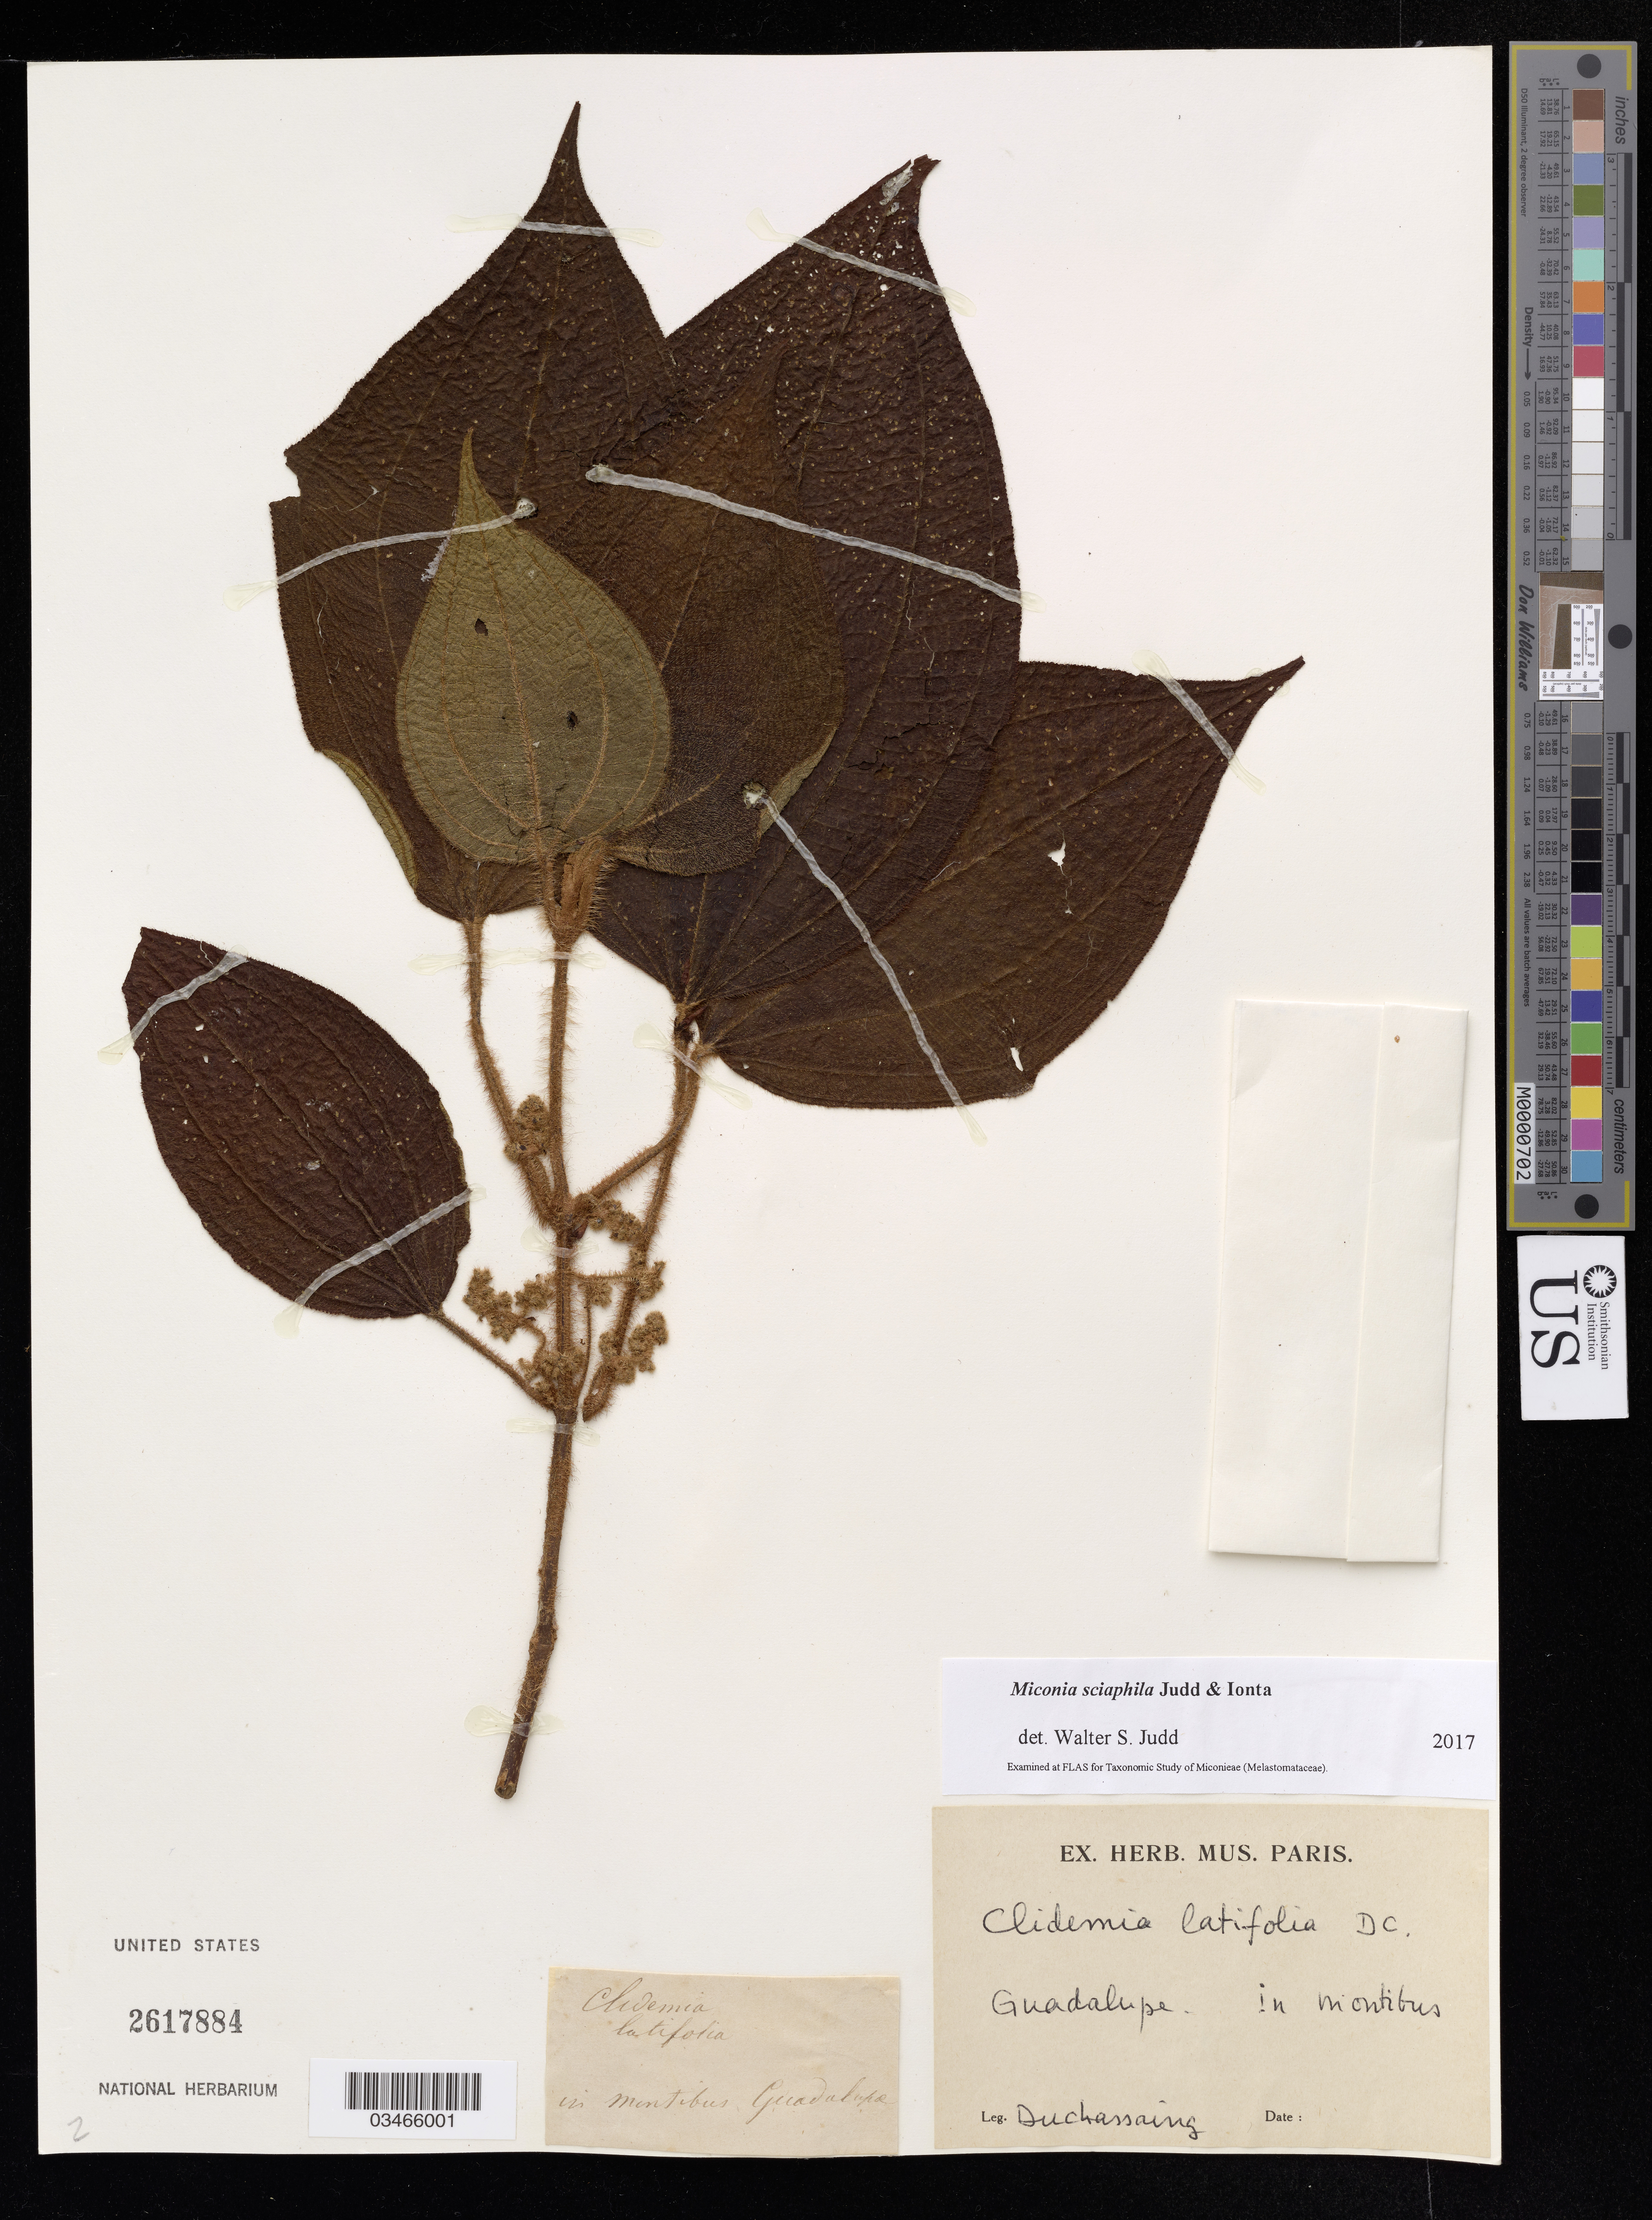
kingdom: Plantae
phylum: Tracheophyta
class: Magnoliopsida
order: Myrtales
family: Melastomataceae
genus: Miconia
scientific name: Miconia sciaphila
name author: Judd & Ionta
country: Guadeloupe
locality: Guadalupe.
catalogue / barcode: US 2617884